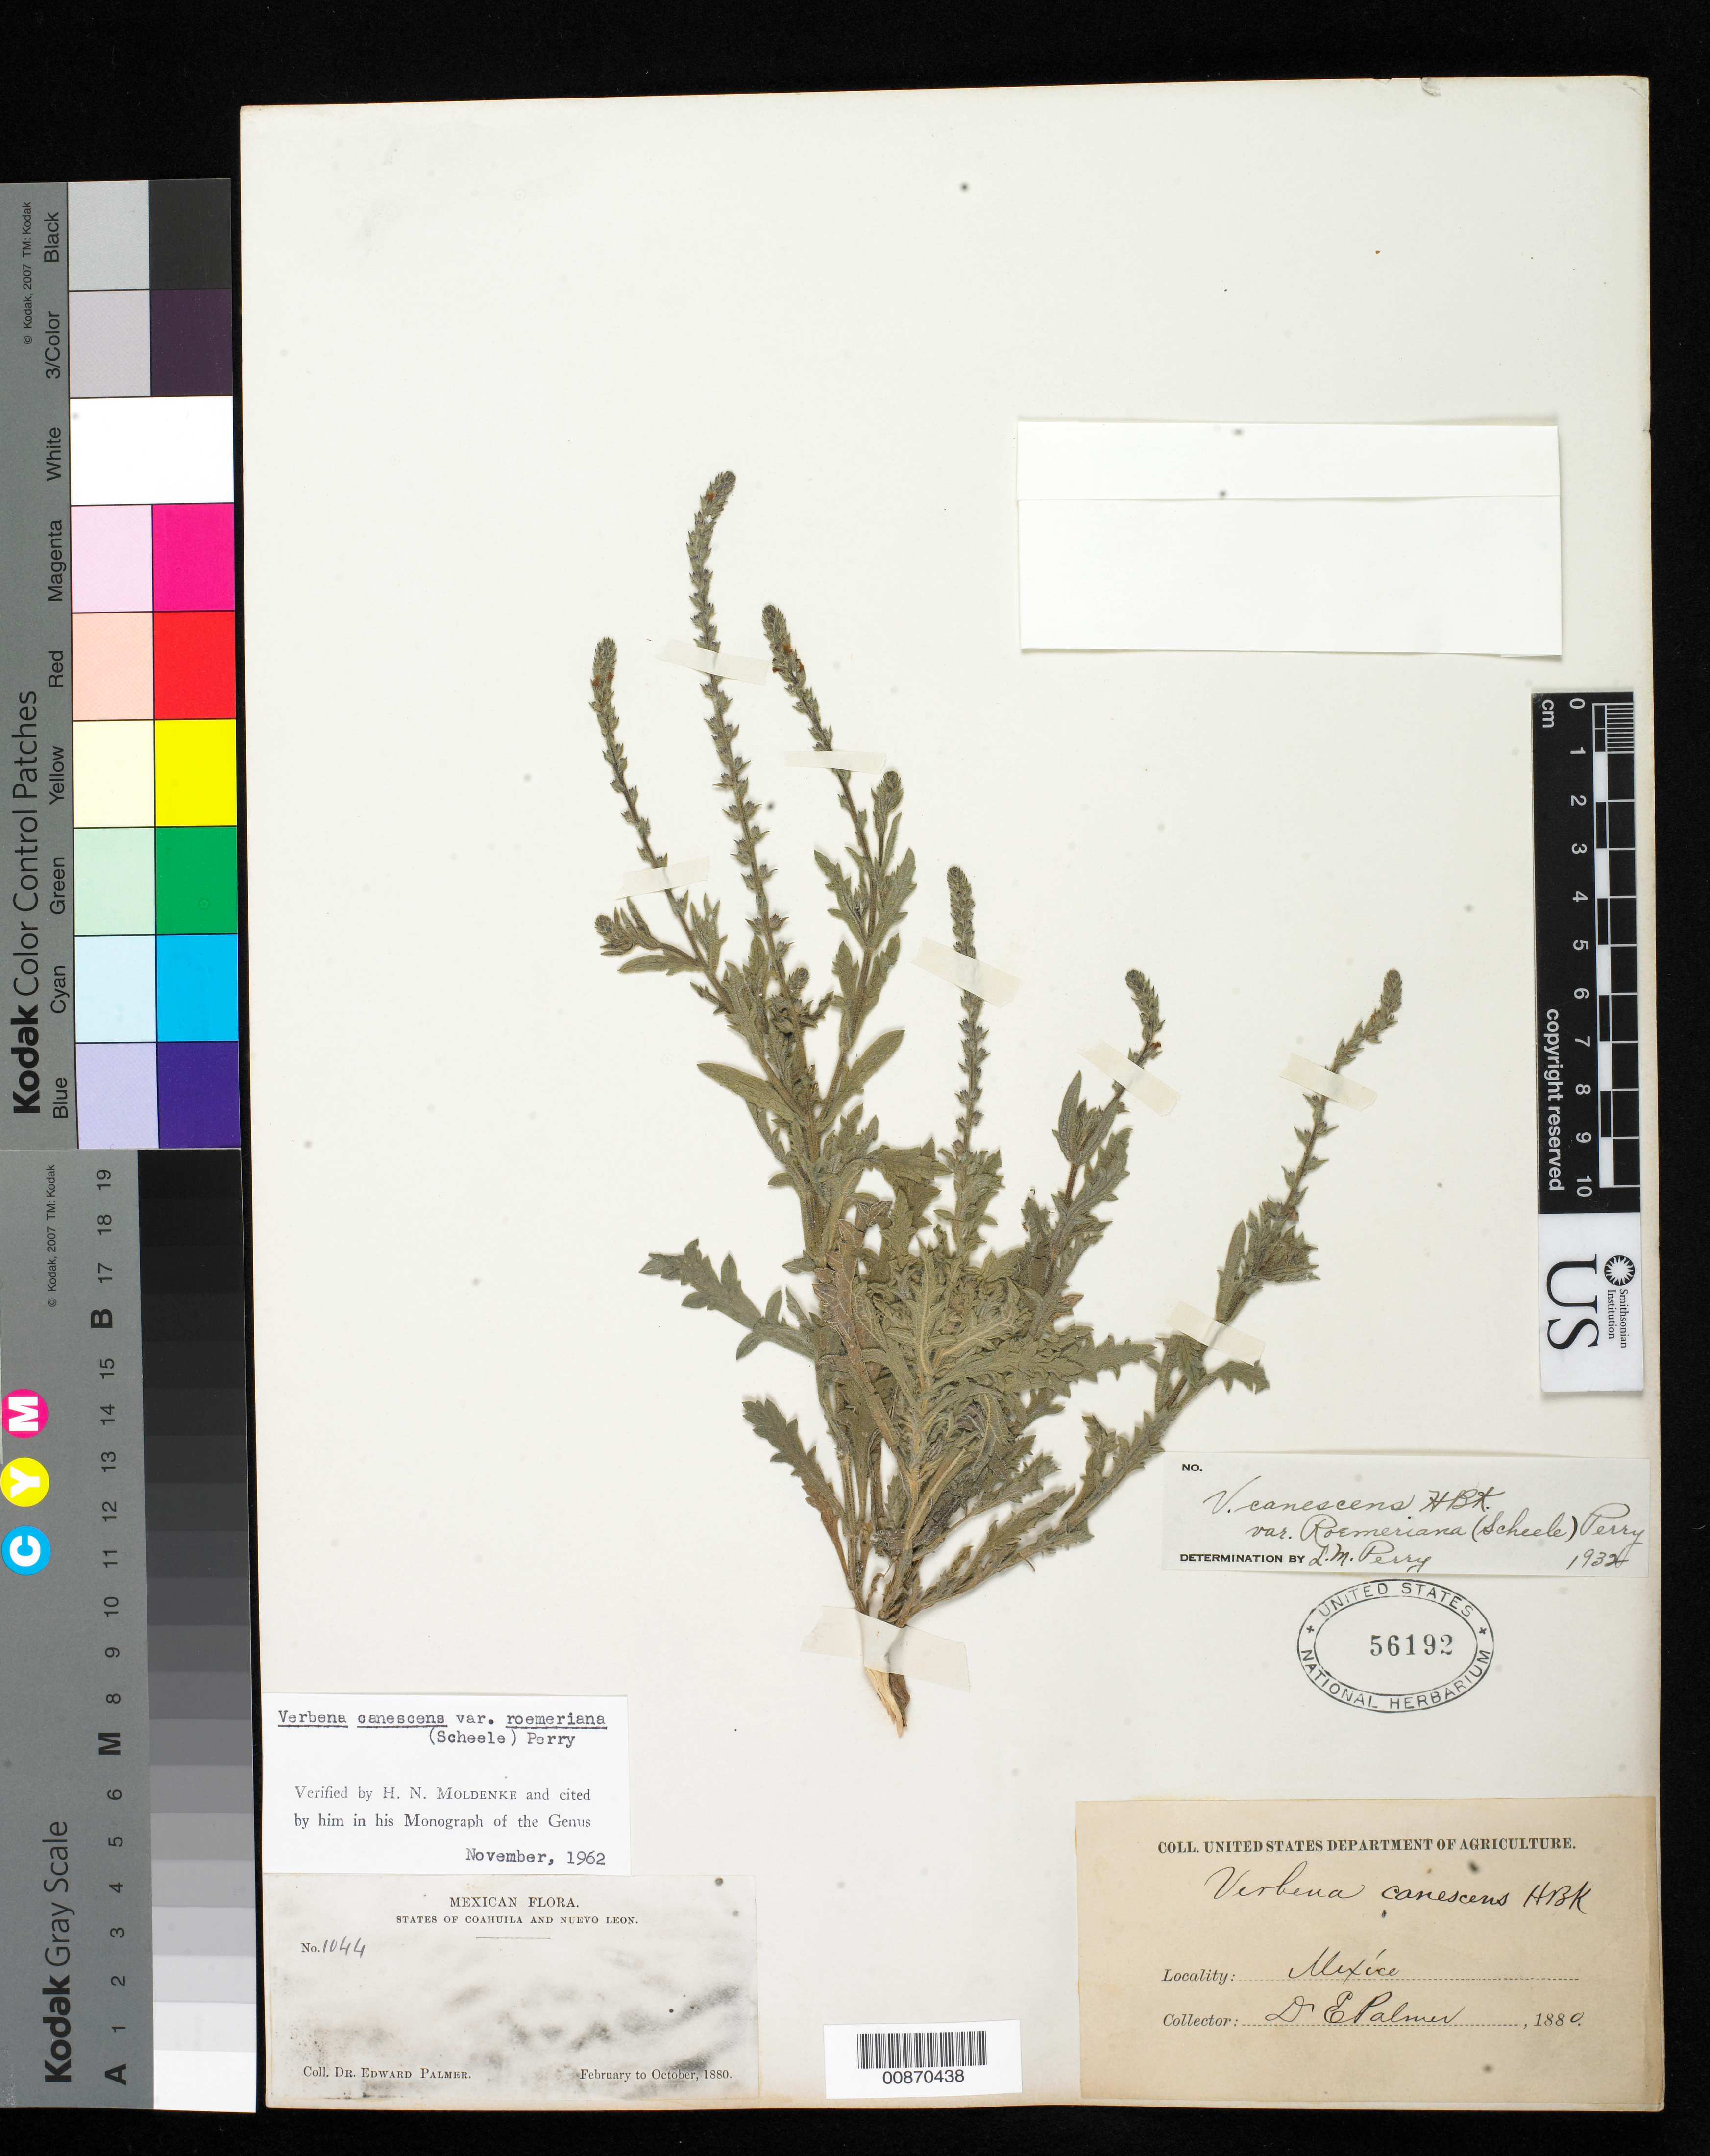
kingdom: Plantae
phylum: Tracheophyta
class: Magnoliopsida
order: Lamiales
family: Verbenaceae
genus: Verbena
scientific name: Verbena canescens var. roemeriana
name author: (Scheele) L.M. Perry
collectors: E. Palmer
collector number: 1044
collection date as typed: Feb 1880 to -- Oct 1880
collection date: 1880-02/1880-10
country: Mexico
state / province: Coahuila / Nuevo León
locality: States of Coahuila and Nuevo León.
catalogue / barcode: US 56192